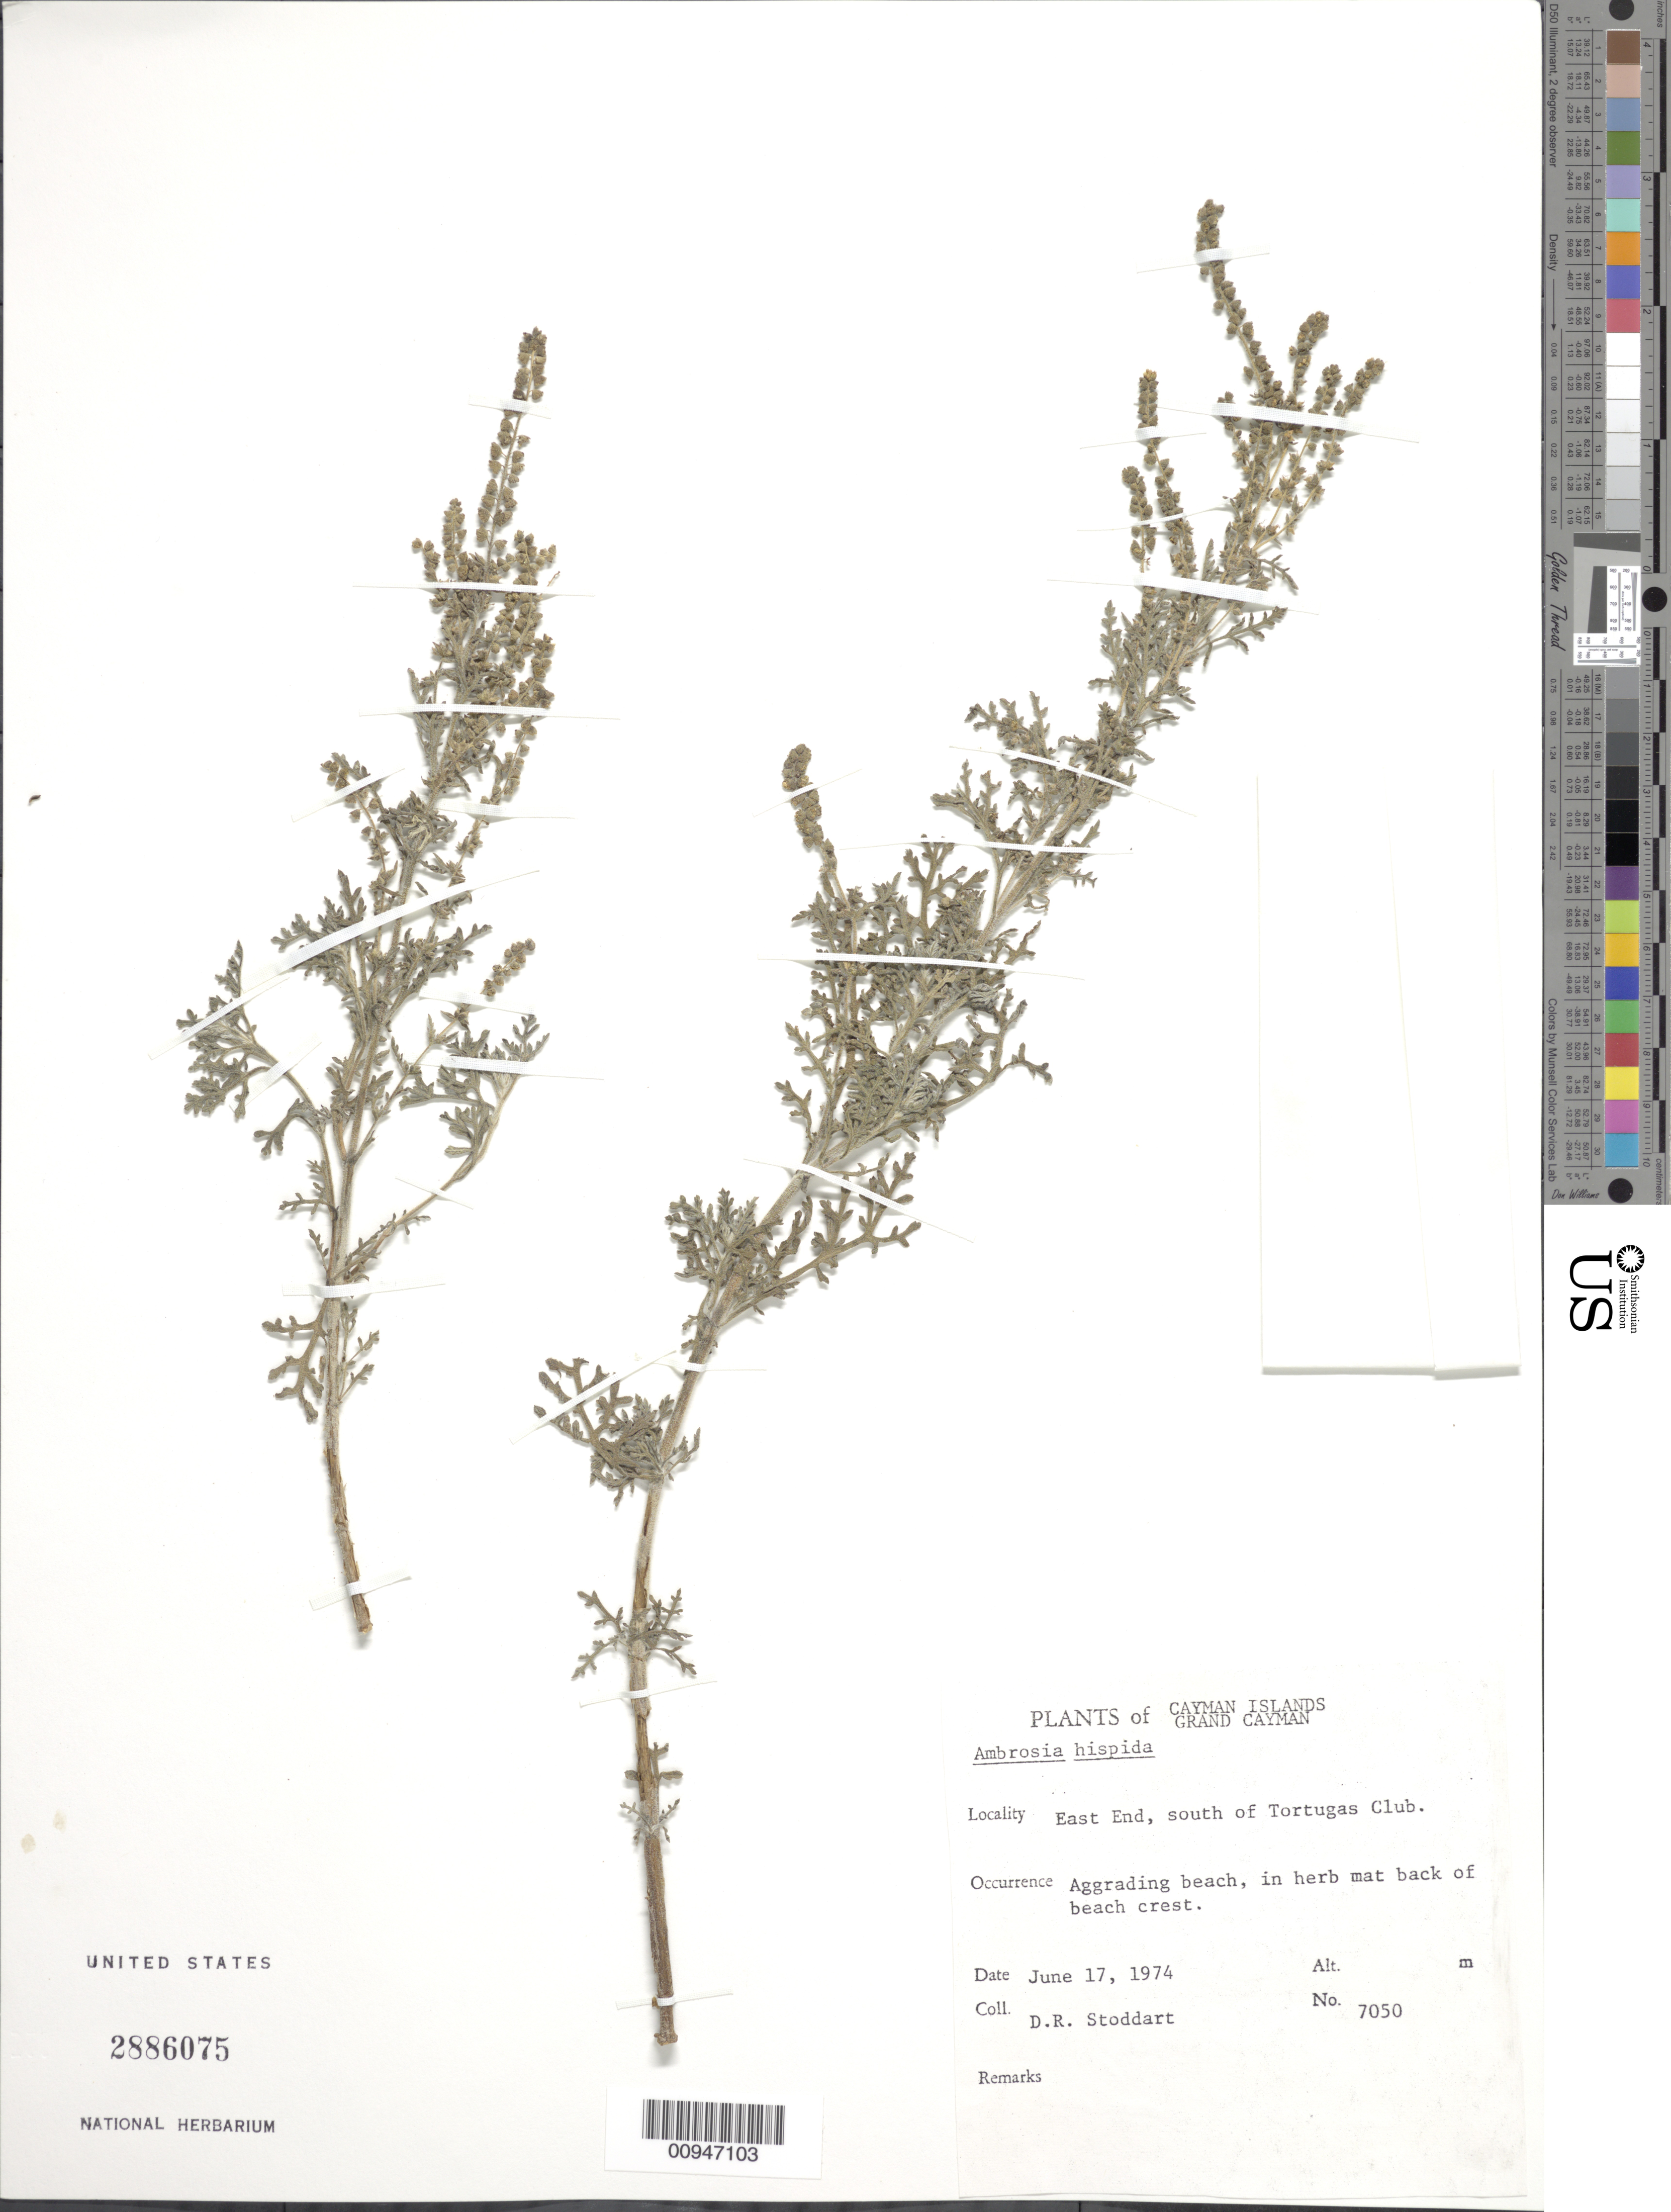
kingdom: Plantae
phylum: Tracheophyta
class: Magnoliopsida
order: Asterales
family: Asteraceae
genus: Ambrosia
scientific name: Ambrosia hispida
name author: Pursh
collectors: D. R. Stoddart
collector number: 7050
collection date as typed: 17 Jun 1974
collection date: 1974-06-17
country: Cayman Islands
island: Grand Cayman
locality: East End, south of Tortugas Club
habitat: Aggrading beach, in herb mat back of beach crest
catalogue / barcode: US 2886075